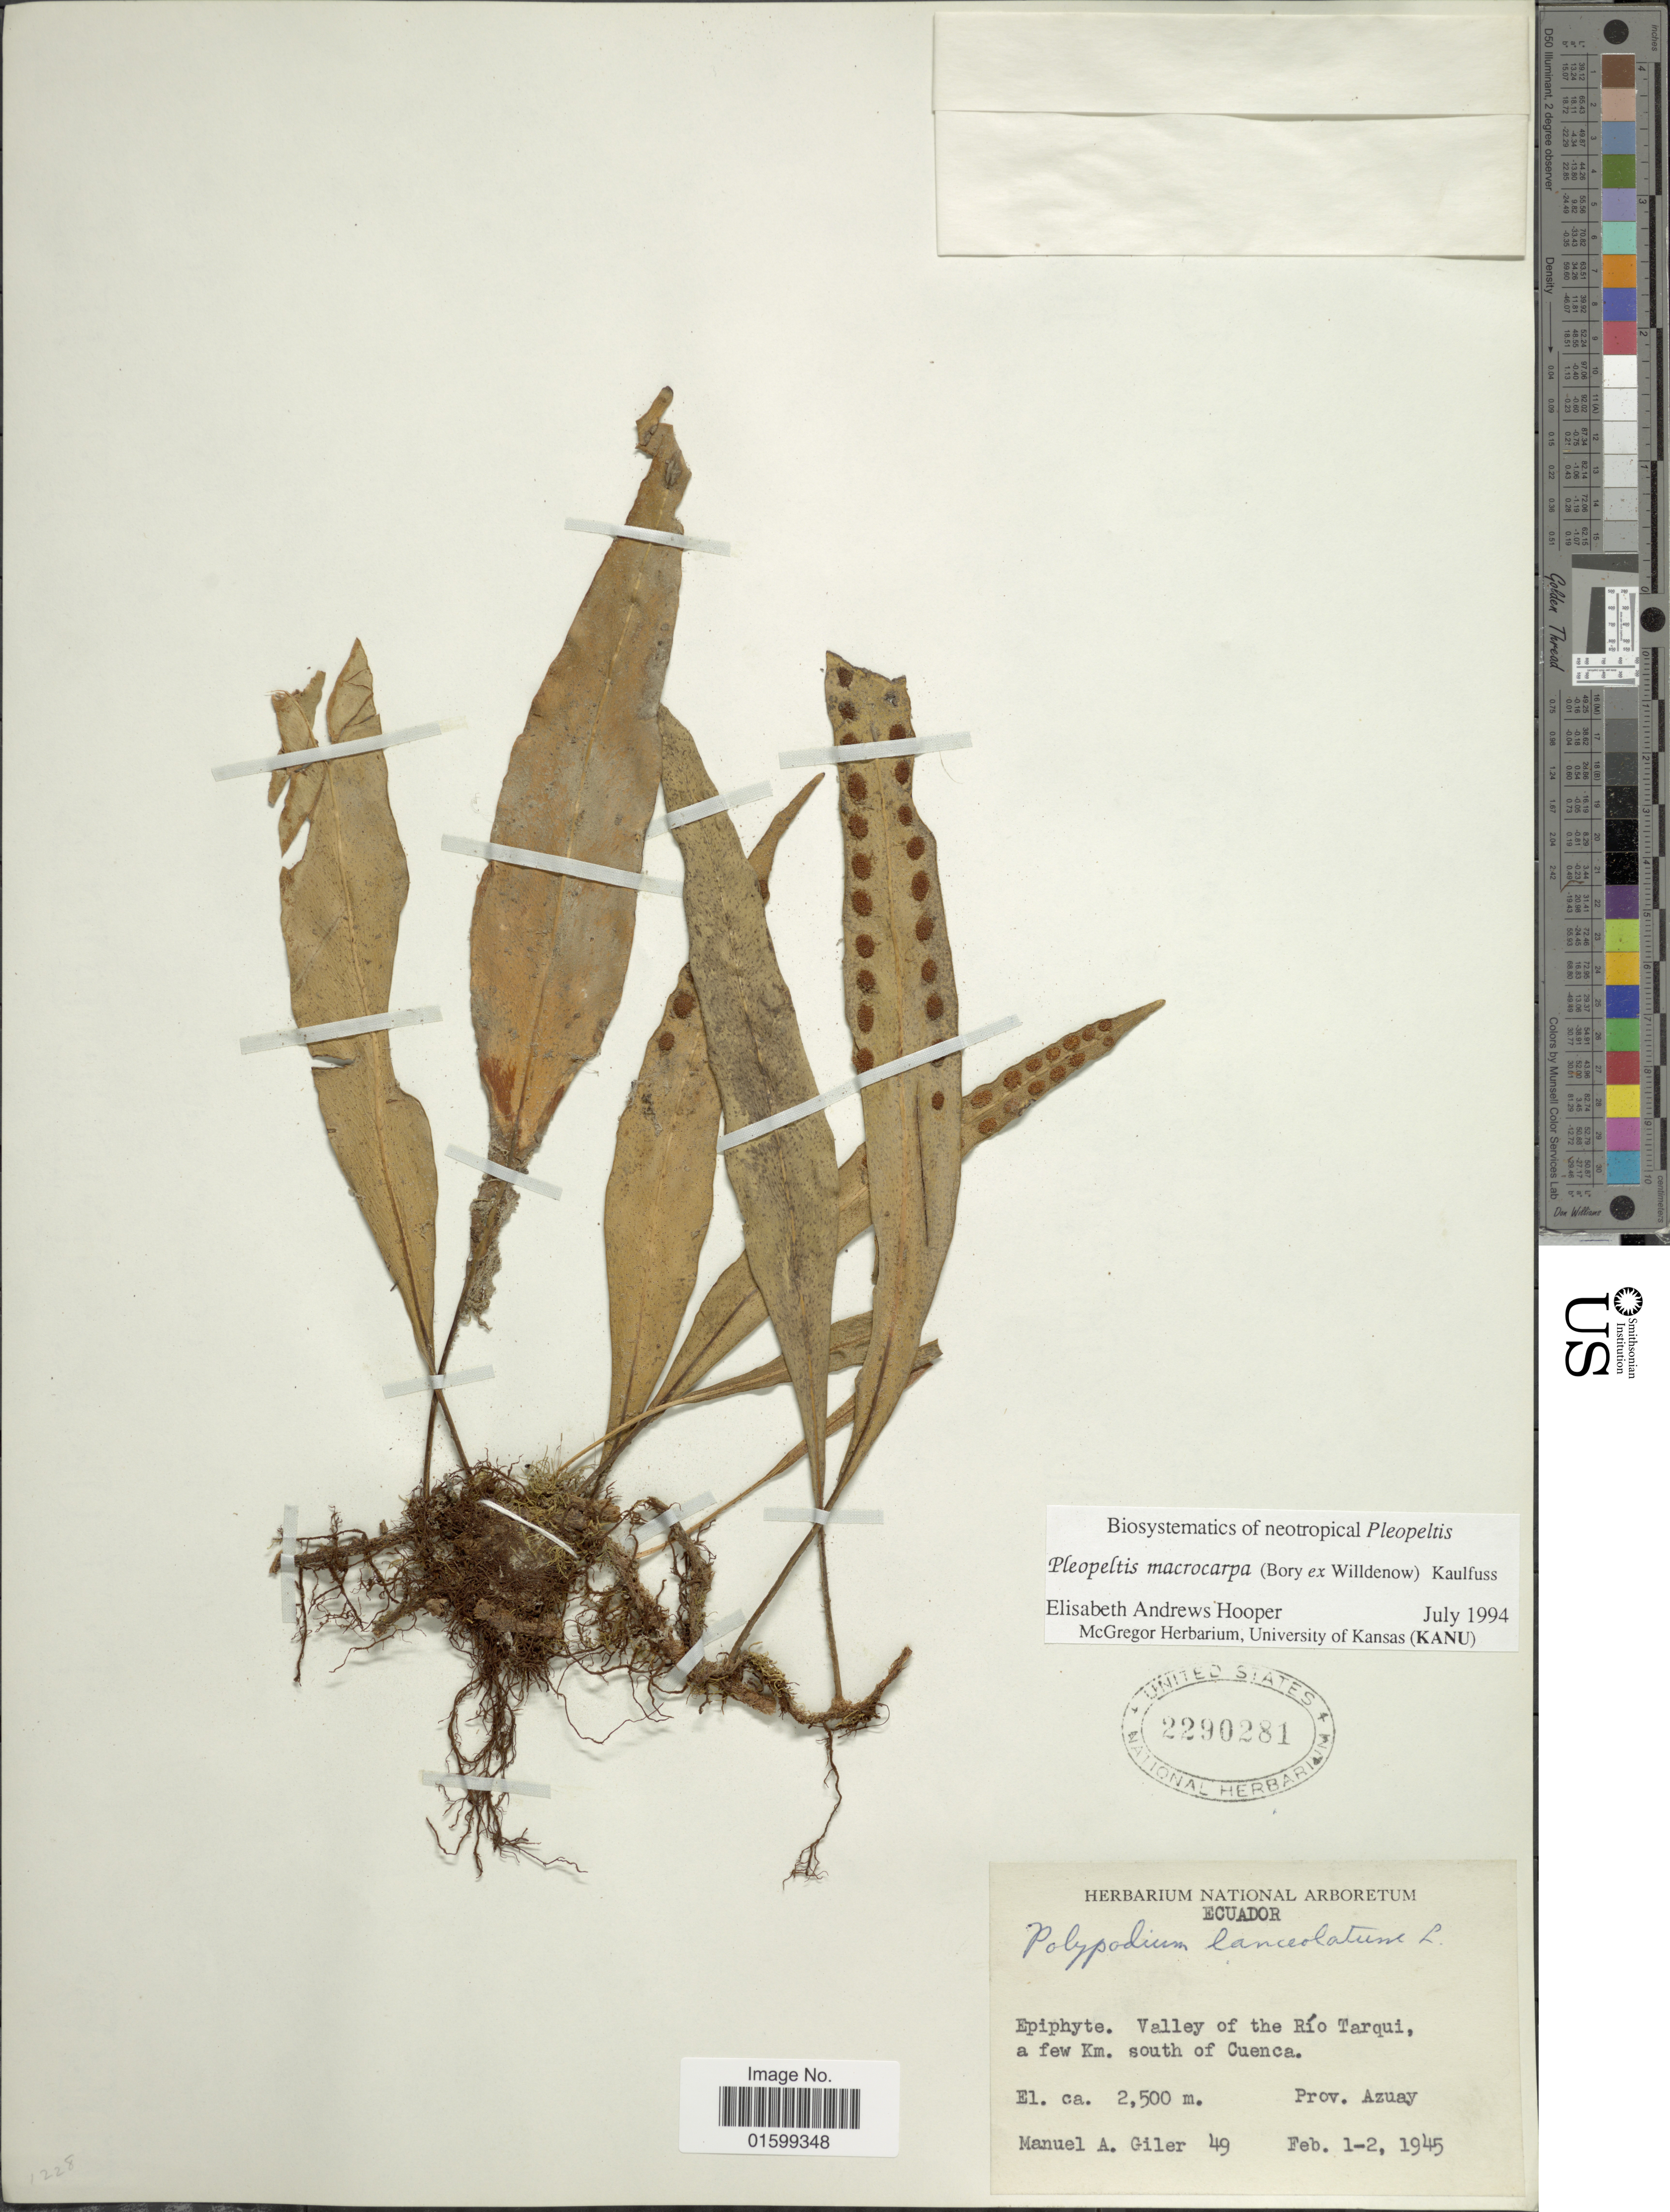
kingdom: Plantae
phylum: Tracheophyta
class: Polypodiopsida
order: Polypodiales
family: Polypodiaceae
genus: Pleopeltis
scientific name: Pleopeltis macrocarpa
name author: (Bory ex Willd.) Kaulf.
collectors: M. Gíler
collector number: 49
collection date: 1945-02-01/1945-02-02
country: Ecuador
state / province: Azuay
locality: Valley of the R;io Tarqui, a few Km. south of Cuenca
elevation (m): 2500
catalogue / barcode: US 2290281